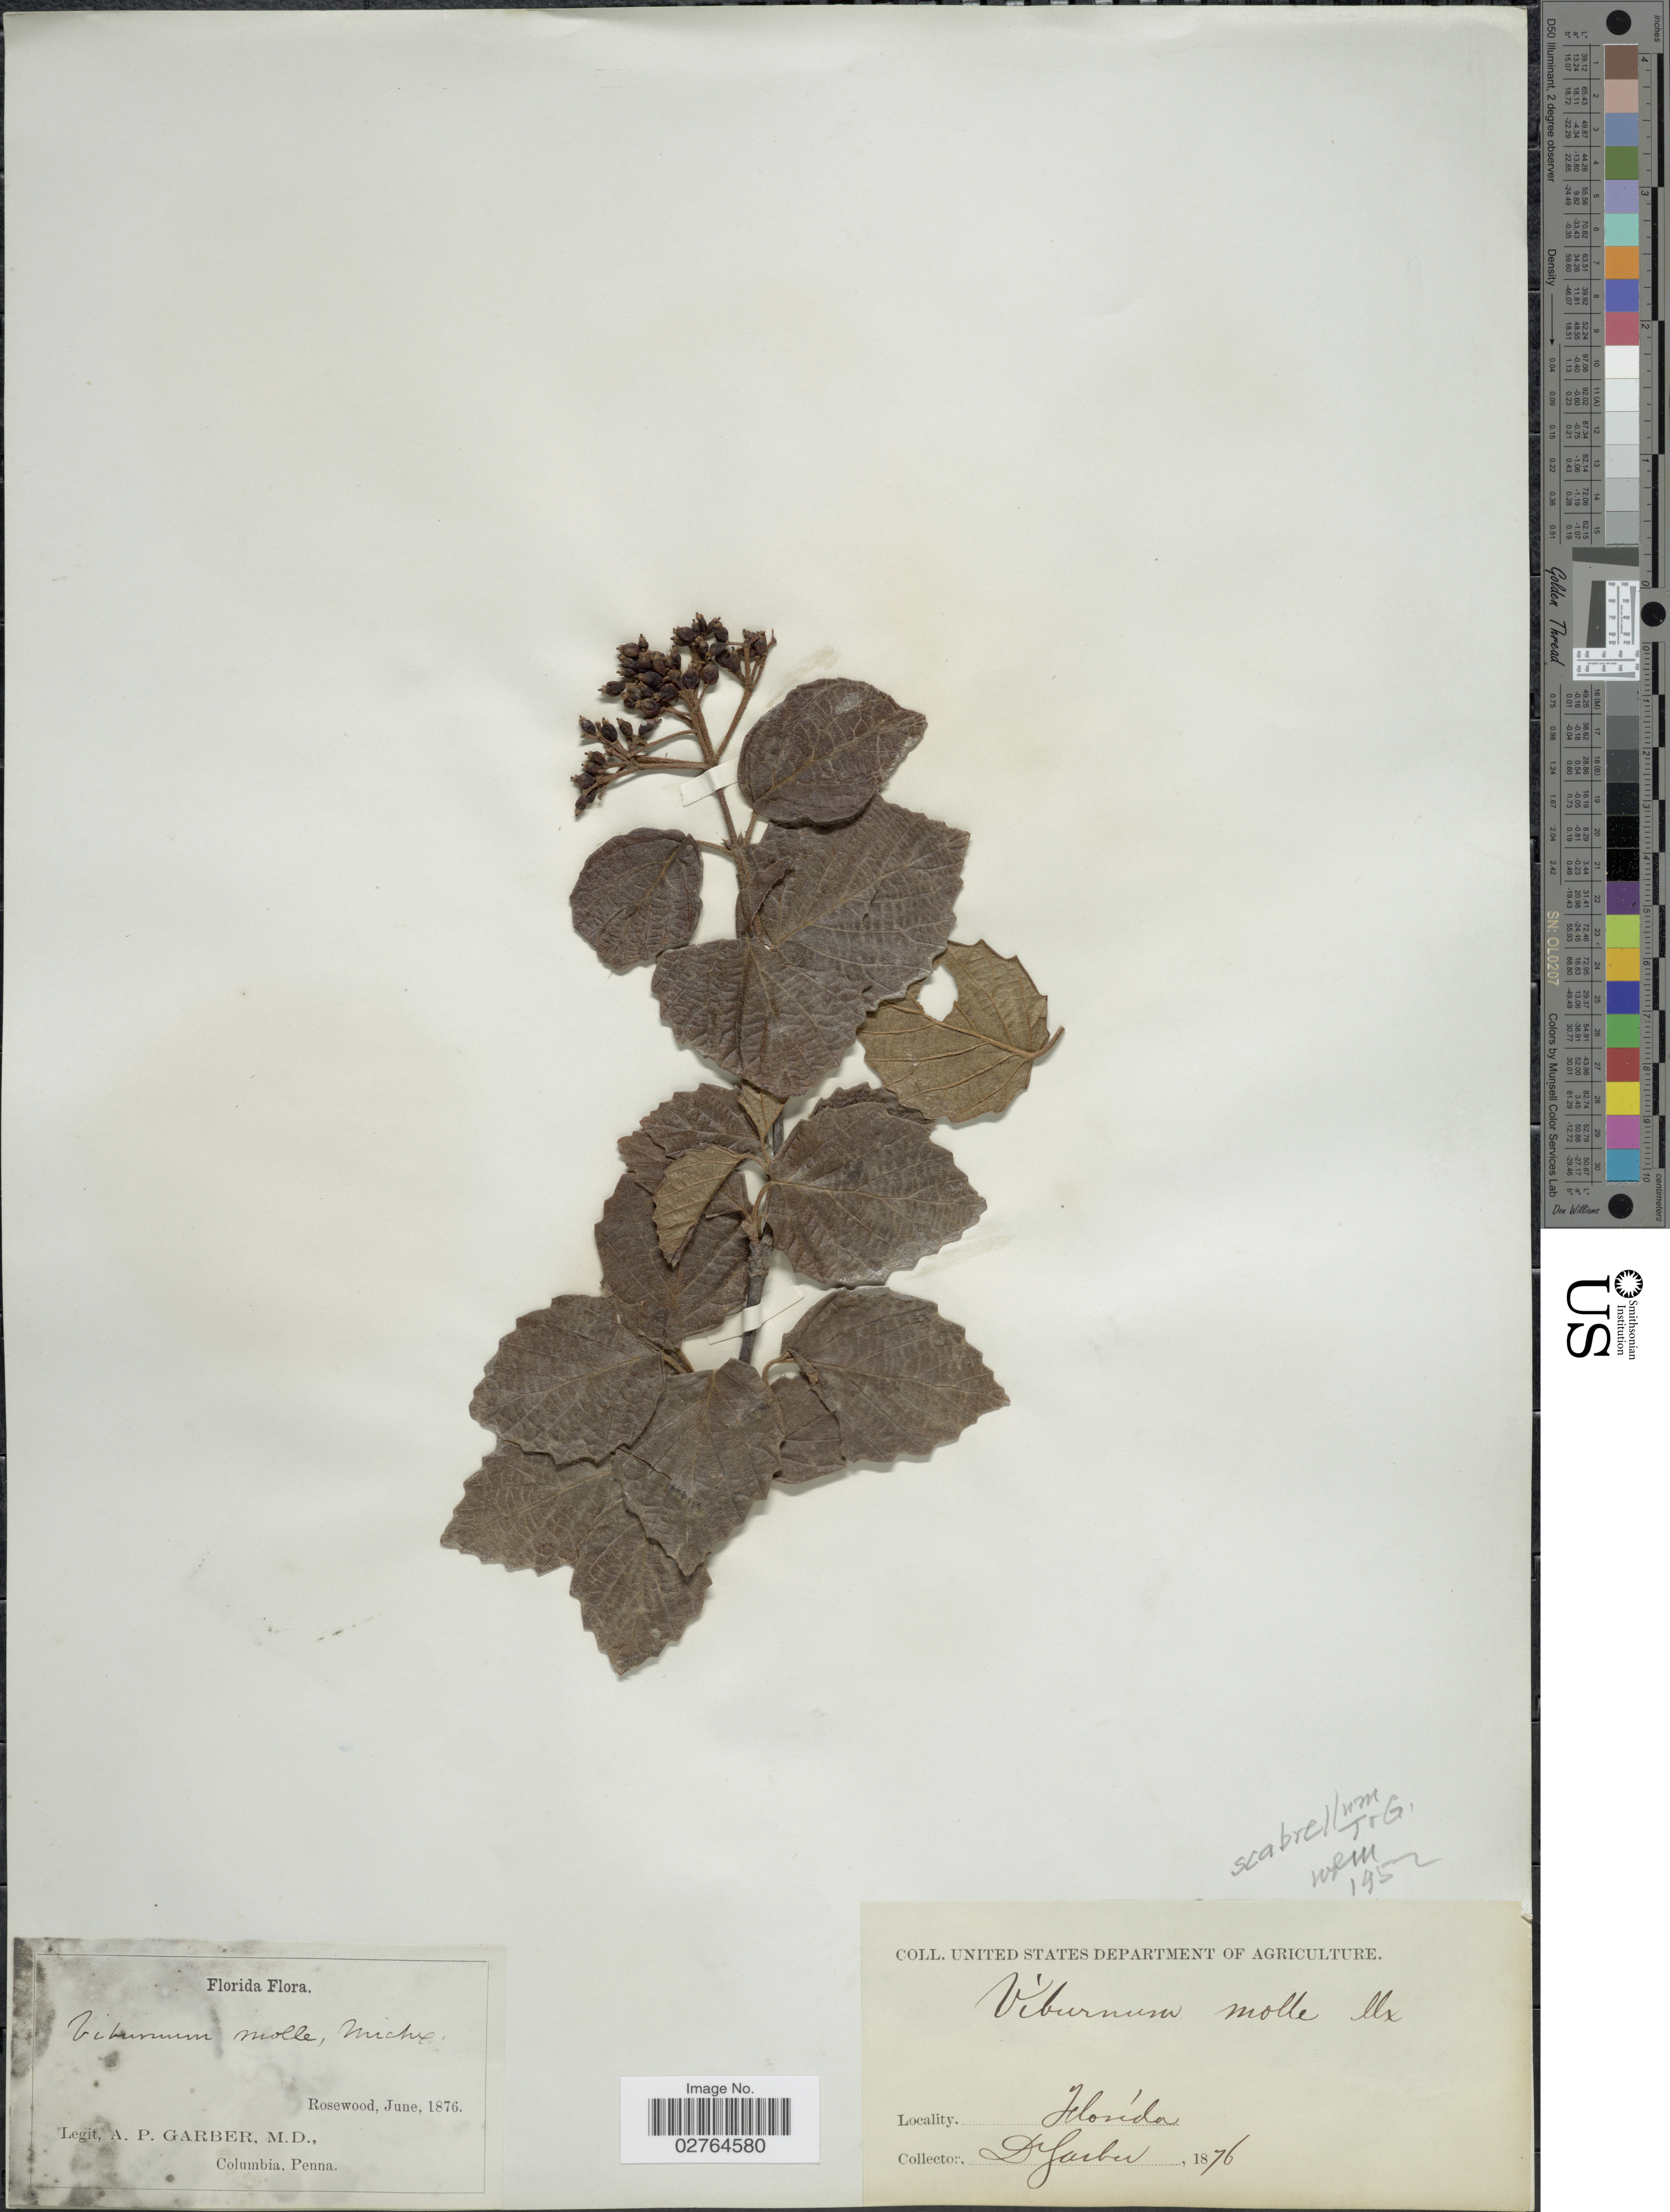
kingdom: Plantae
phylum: Tracheophyta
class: Magnoliopsida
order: Dipsacales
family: Viburnaceae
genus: Viburnum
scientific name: Viburnum semitomentosum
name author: (Michx.) Rehder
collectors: A. P. Garber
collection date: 1876-06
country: United States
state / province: Florida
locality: Rosewood.